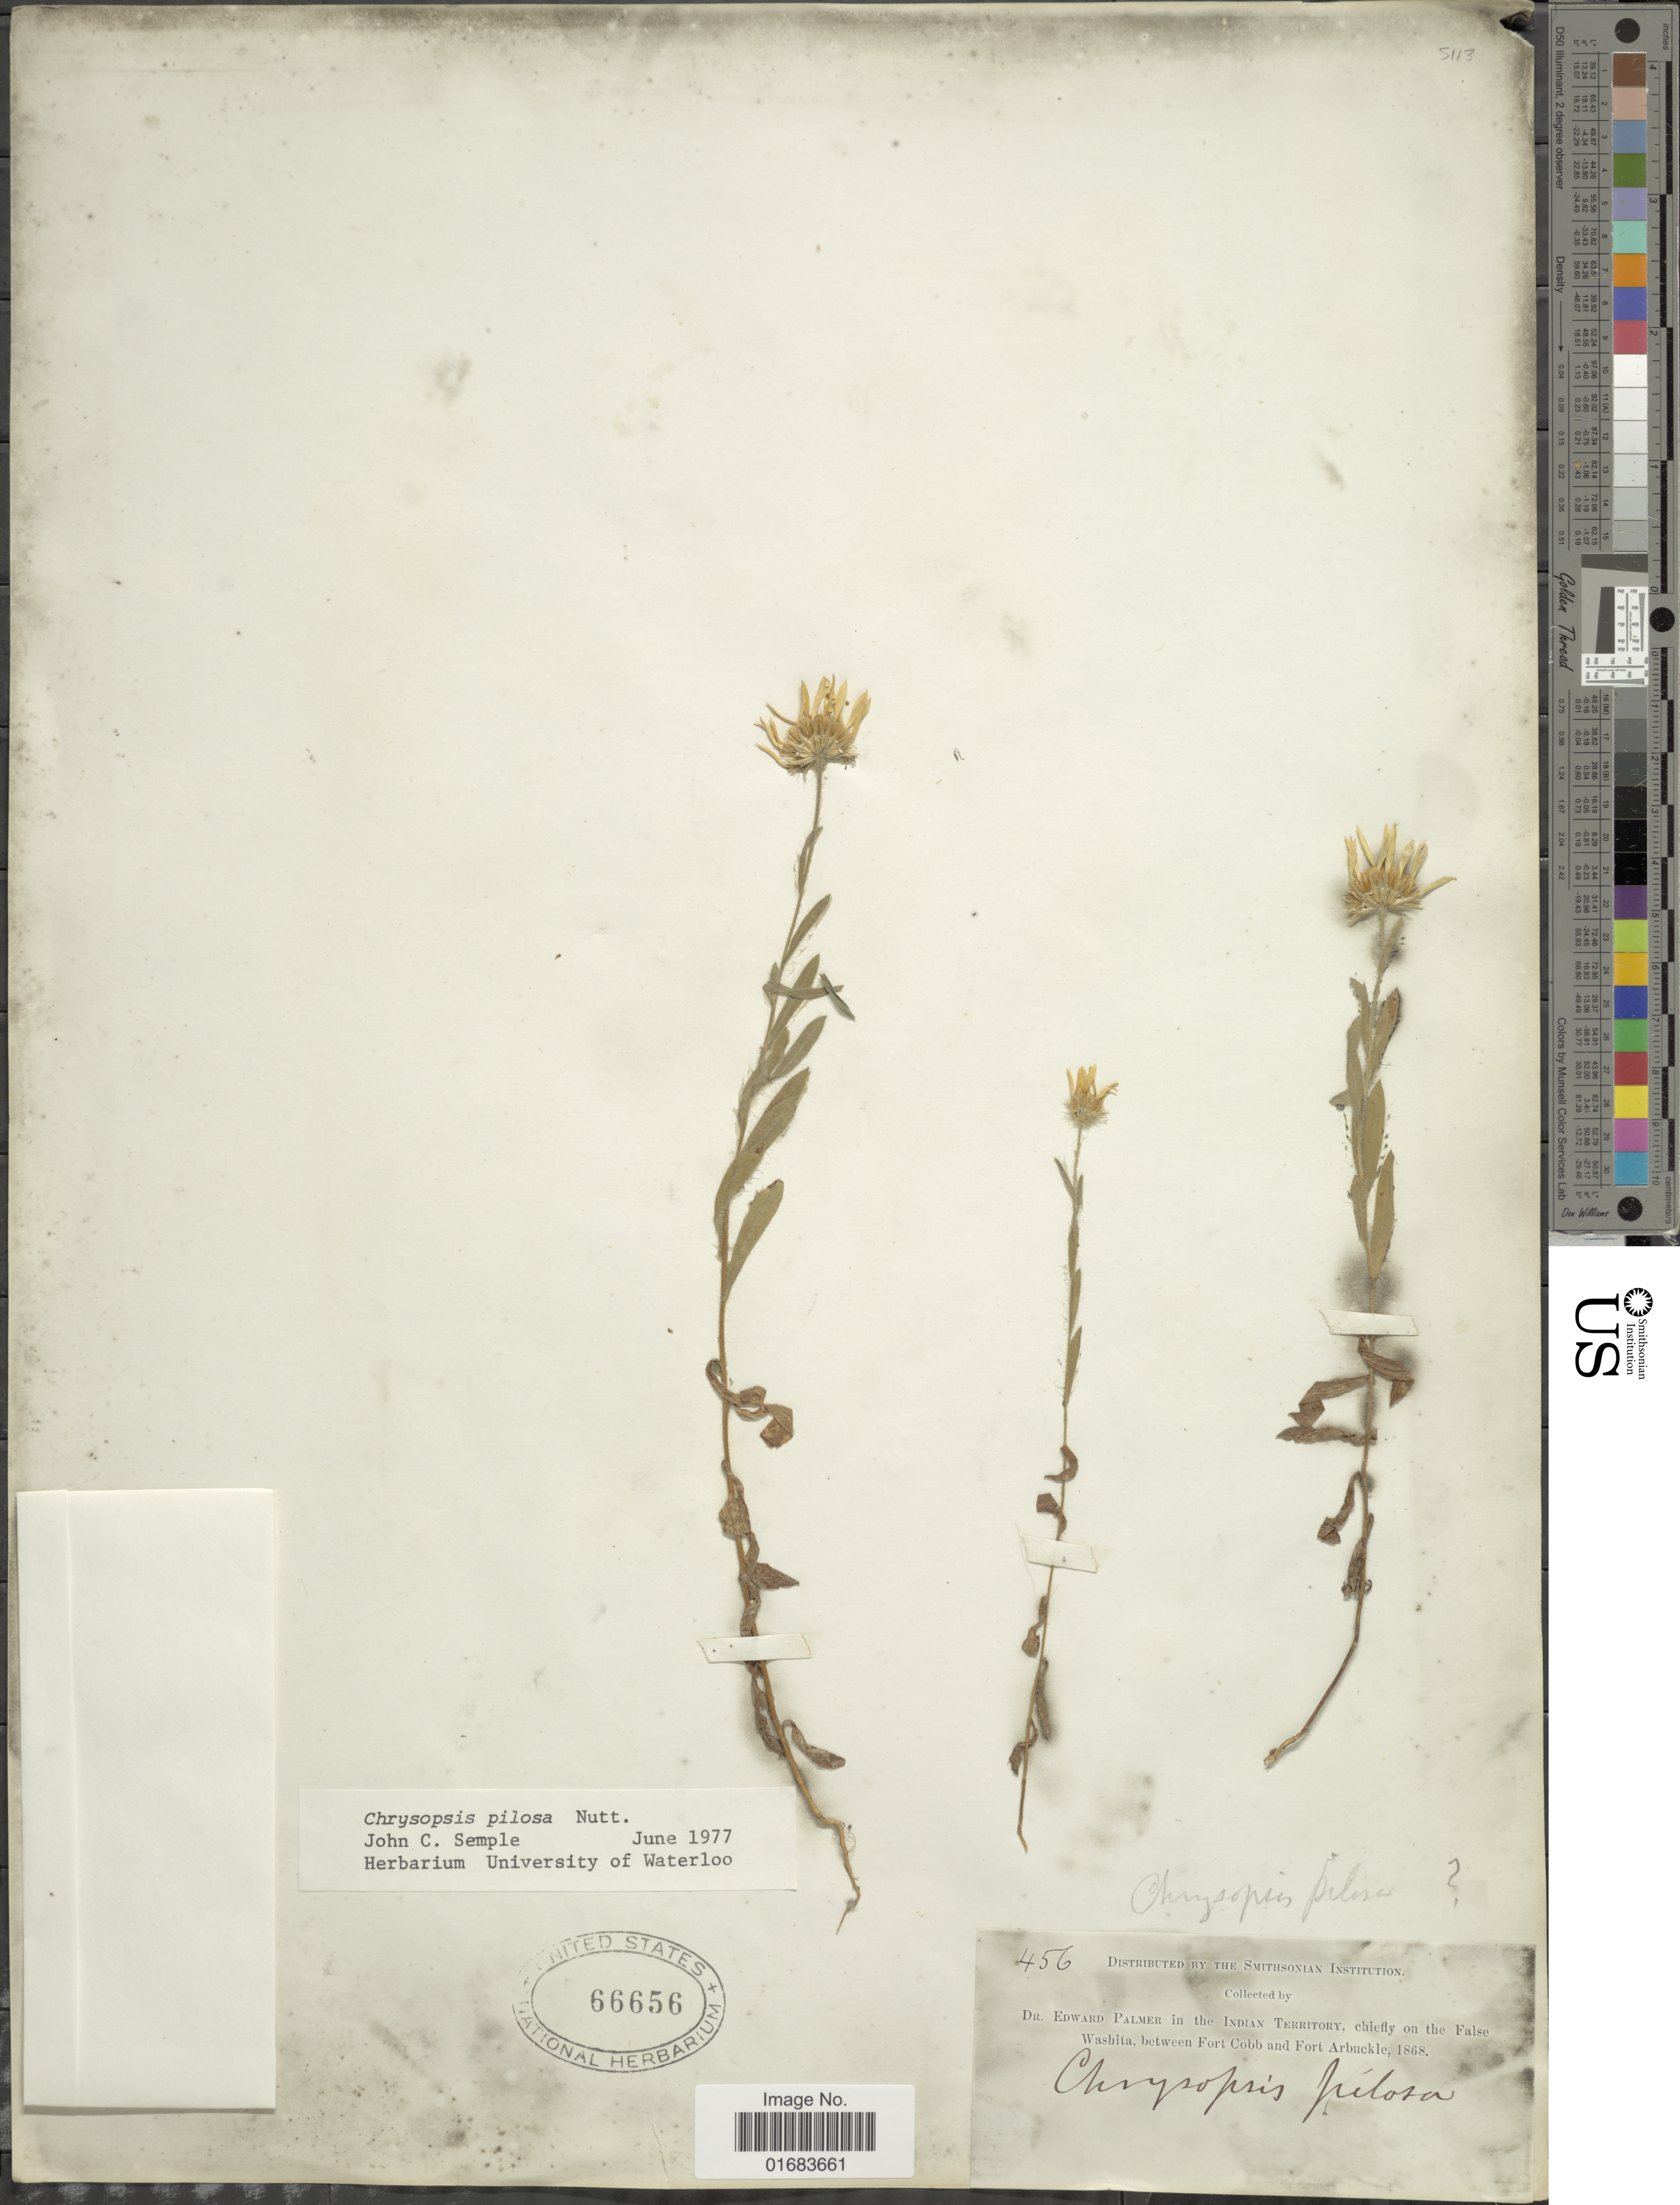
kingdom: Plantae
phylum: Tracheophyta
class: Magnoliopsida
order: Asterales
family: Asteraceae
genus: Chrysopsis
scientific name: Chrysopsis pilosa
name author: Nutt.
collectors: E. Palmer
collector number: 456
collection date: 1868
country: United States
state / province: Oklahoma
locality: In the Indian Territory, chcfly on the False Washita, between Fort Cobb and Fort Arbuckle.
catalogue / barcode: US 66656